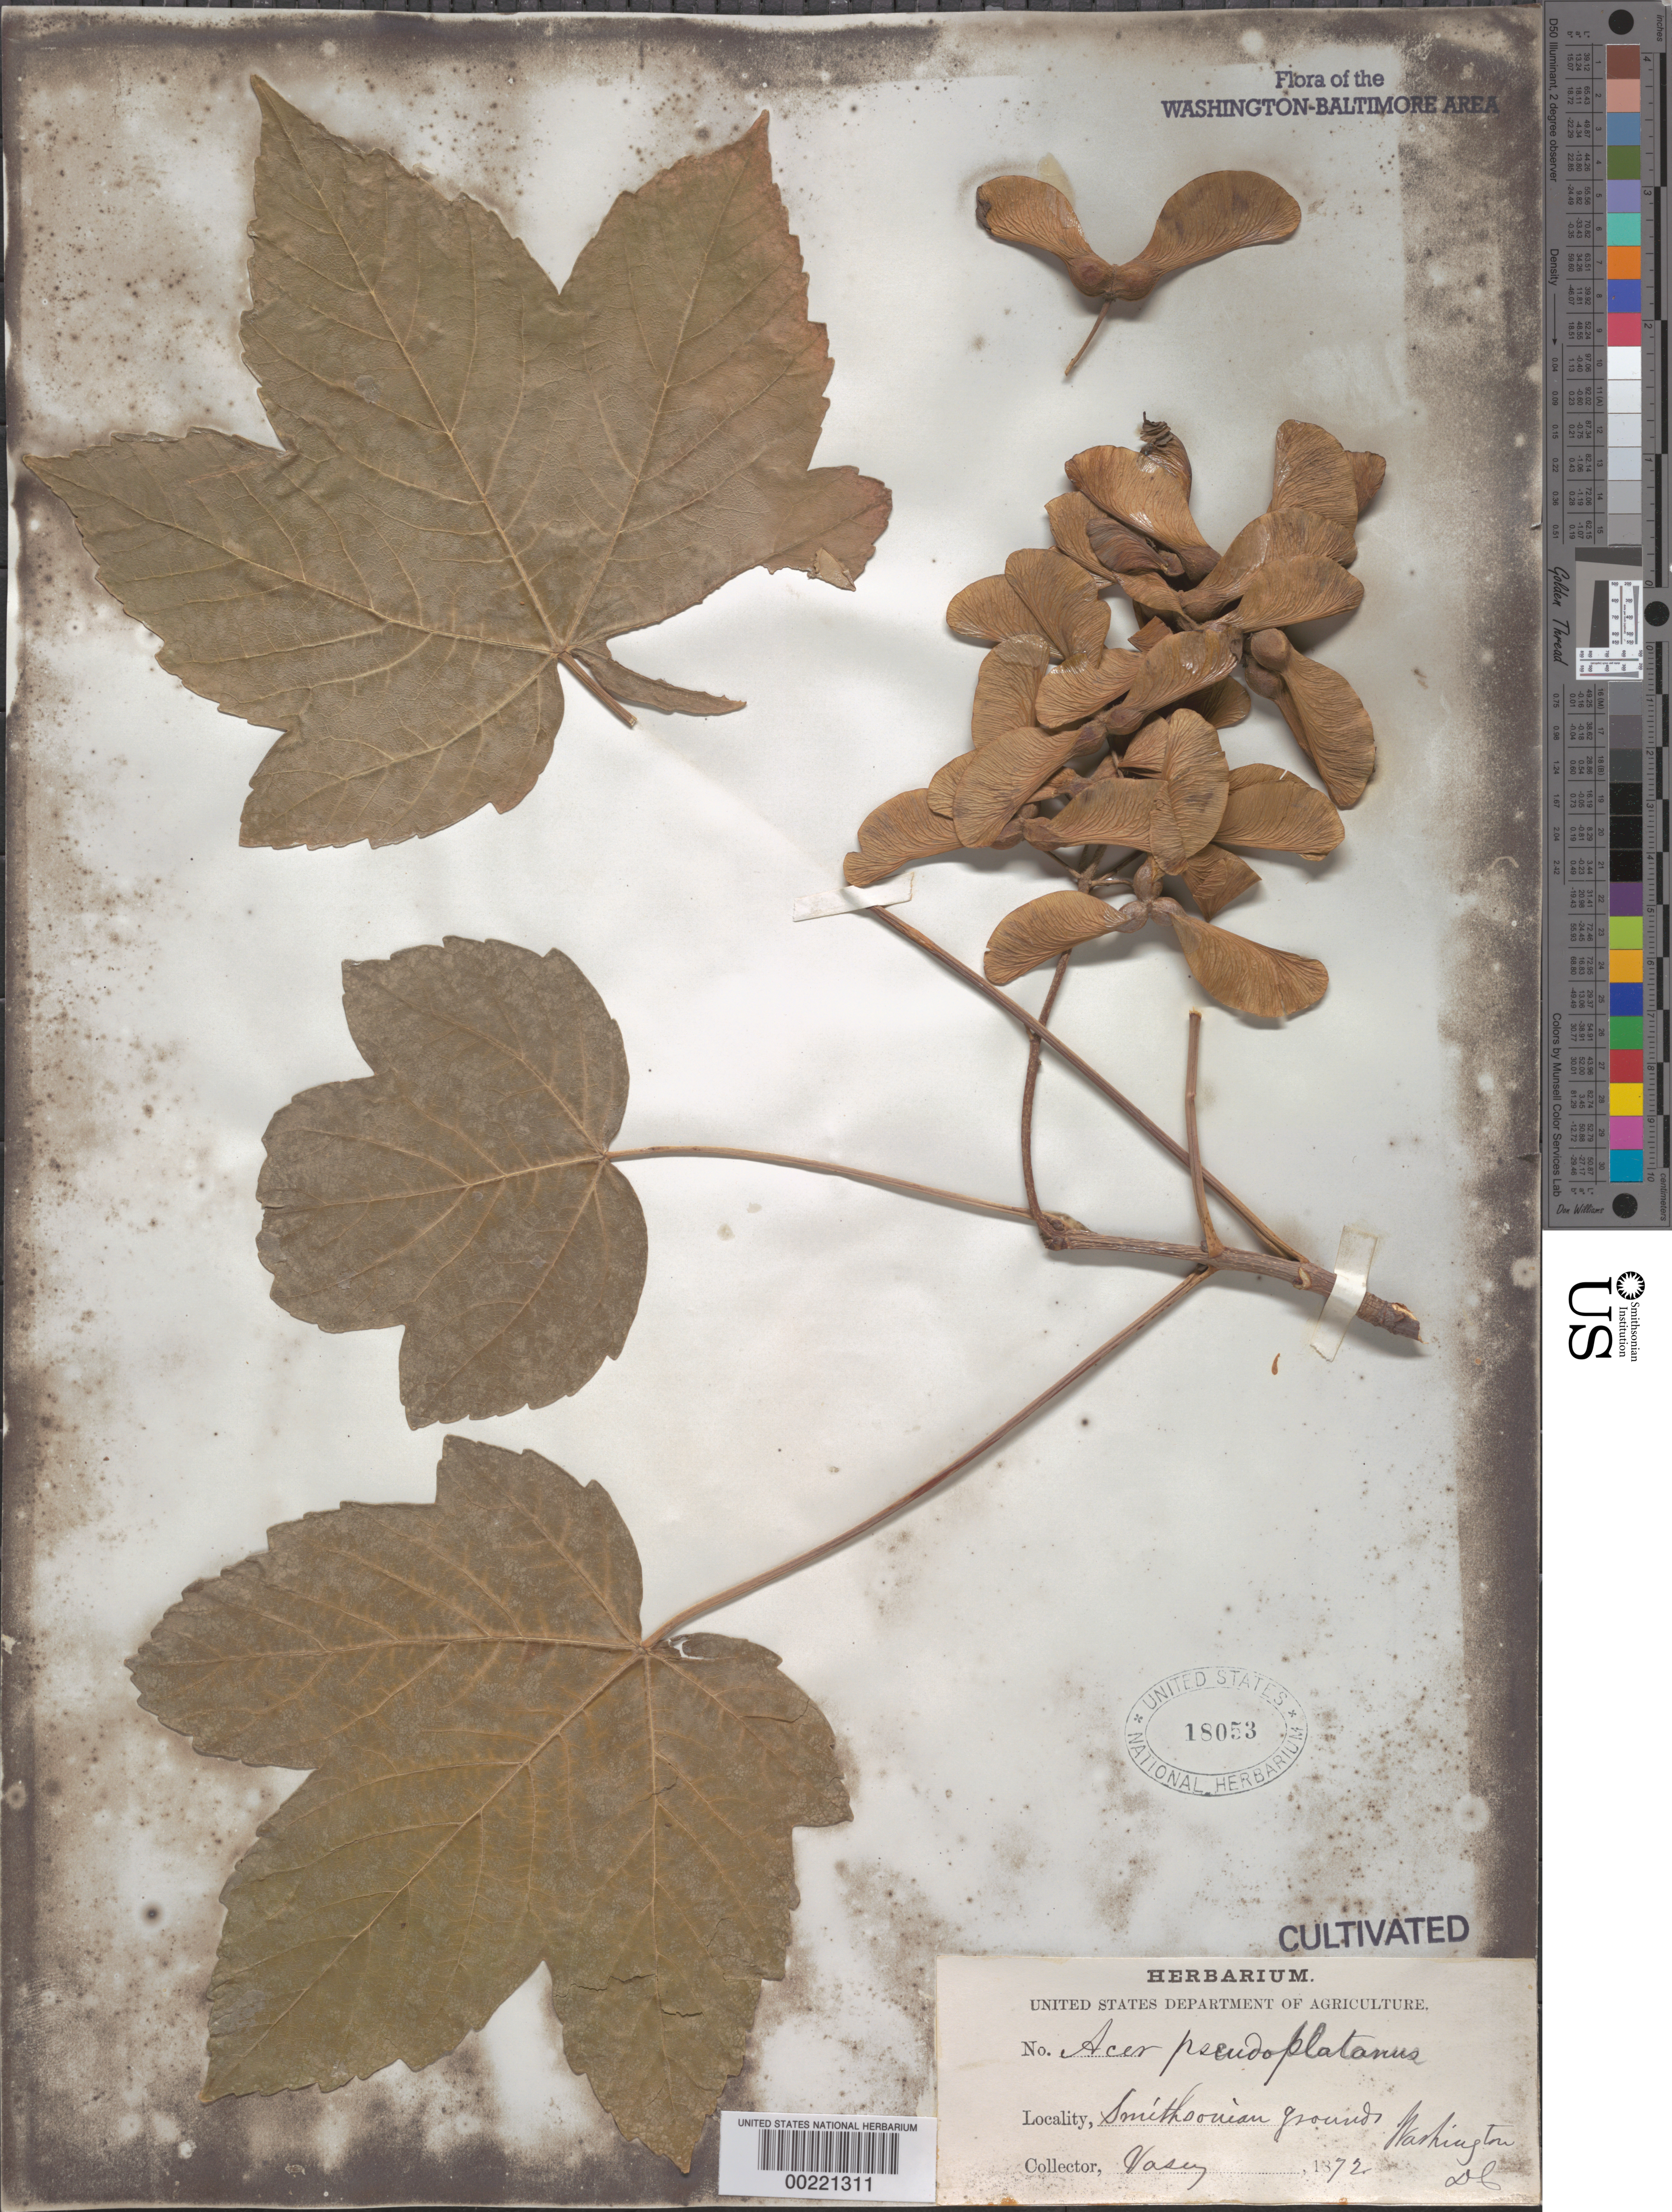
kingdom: Plantae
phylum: Tracheophyta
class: Magnoliopsida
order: Sapindales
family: Sapindaceae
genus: Acer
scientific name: Acer pseudoplatanus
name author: L.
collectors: G. R. Vasey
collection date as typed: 1872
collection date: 1872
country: United States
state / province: District of Columbia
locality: Smithsonian grounds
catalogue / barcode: US 18053